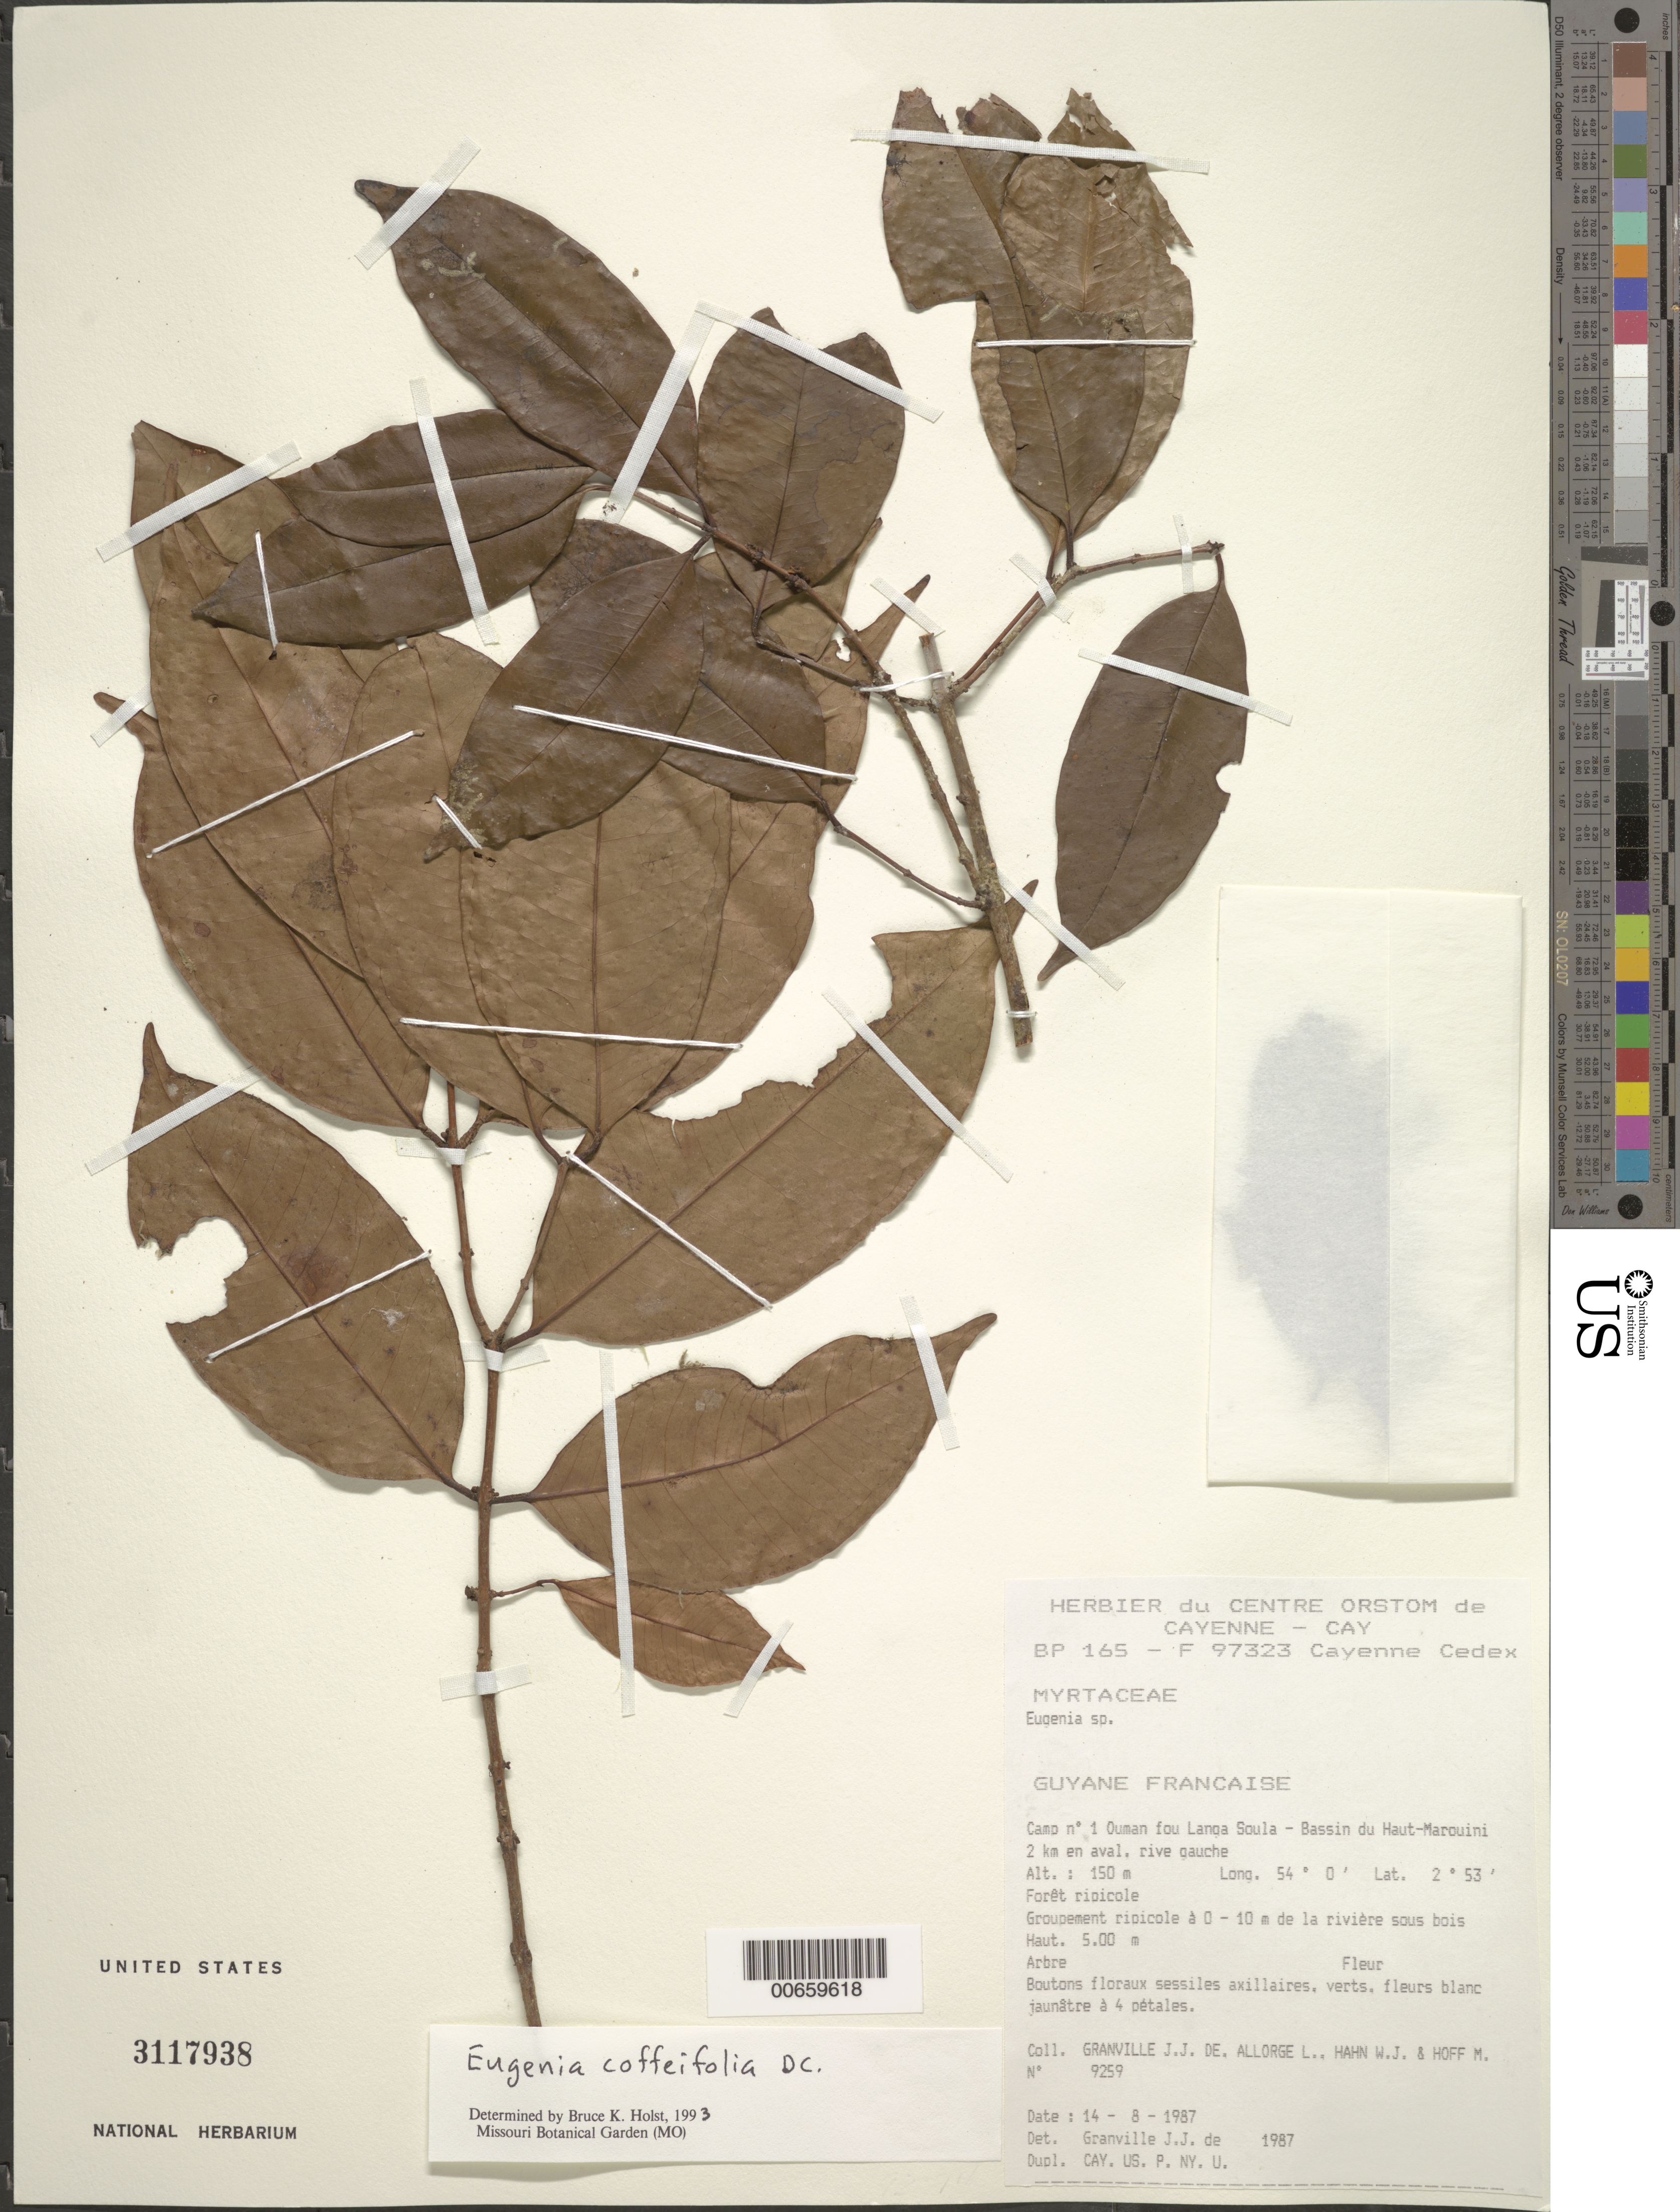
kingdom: Plantae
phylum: Tracheophyta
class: Magnoliopsida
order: Myrtales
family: Myrtaceae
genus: Eugenia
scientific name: Eugenia sinemariensis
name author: Aubl.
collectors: J.-J. de Granville, L. Allorge, W. J. Hahn & M. Hoff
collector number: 9259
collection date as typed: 14-Aug-87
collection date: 1987-08-14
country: French Guiana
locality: Camp #1, Ouman fou Langa Soula, Bassin du Haut-Marouini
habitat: Forêt ripicole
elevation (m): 150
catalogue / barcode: US 3117938